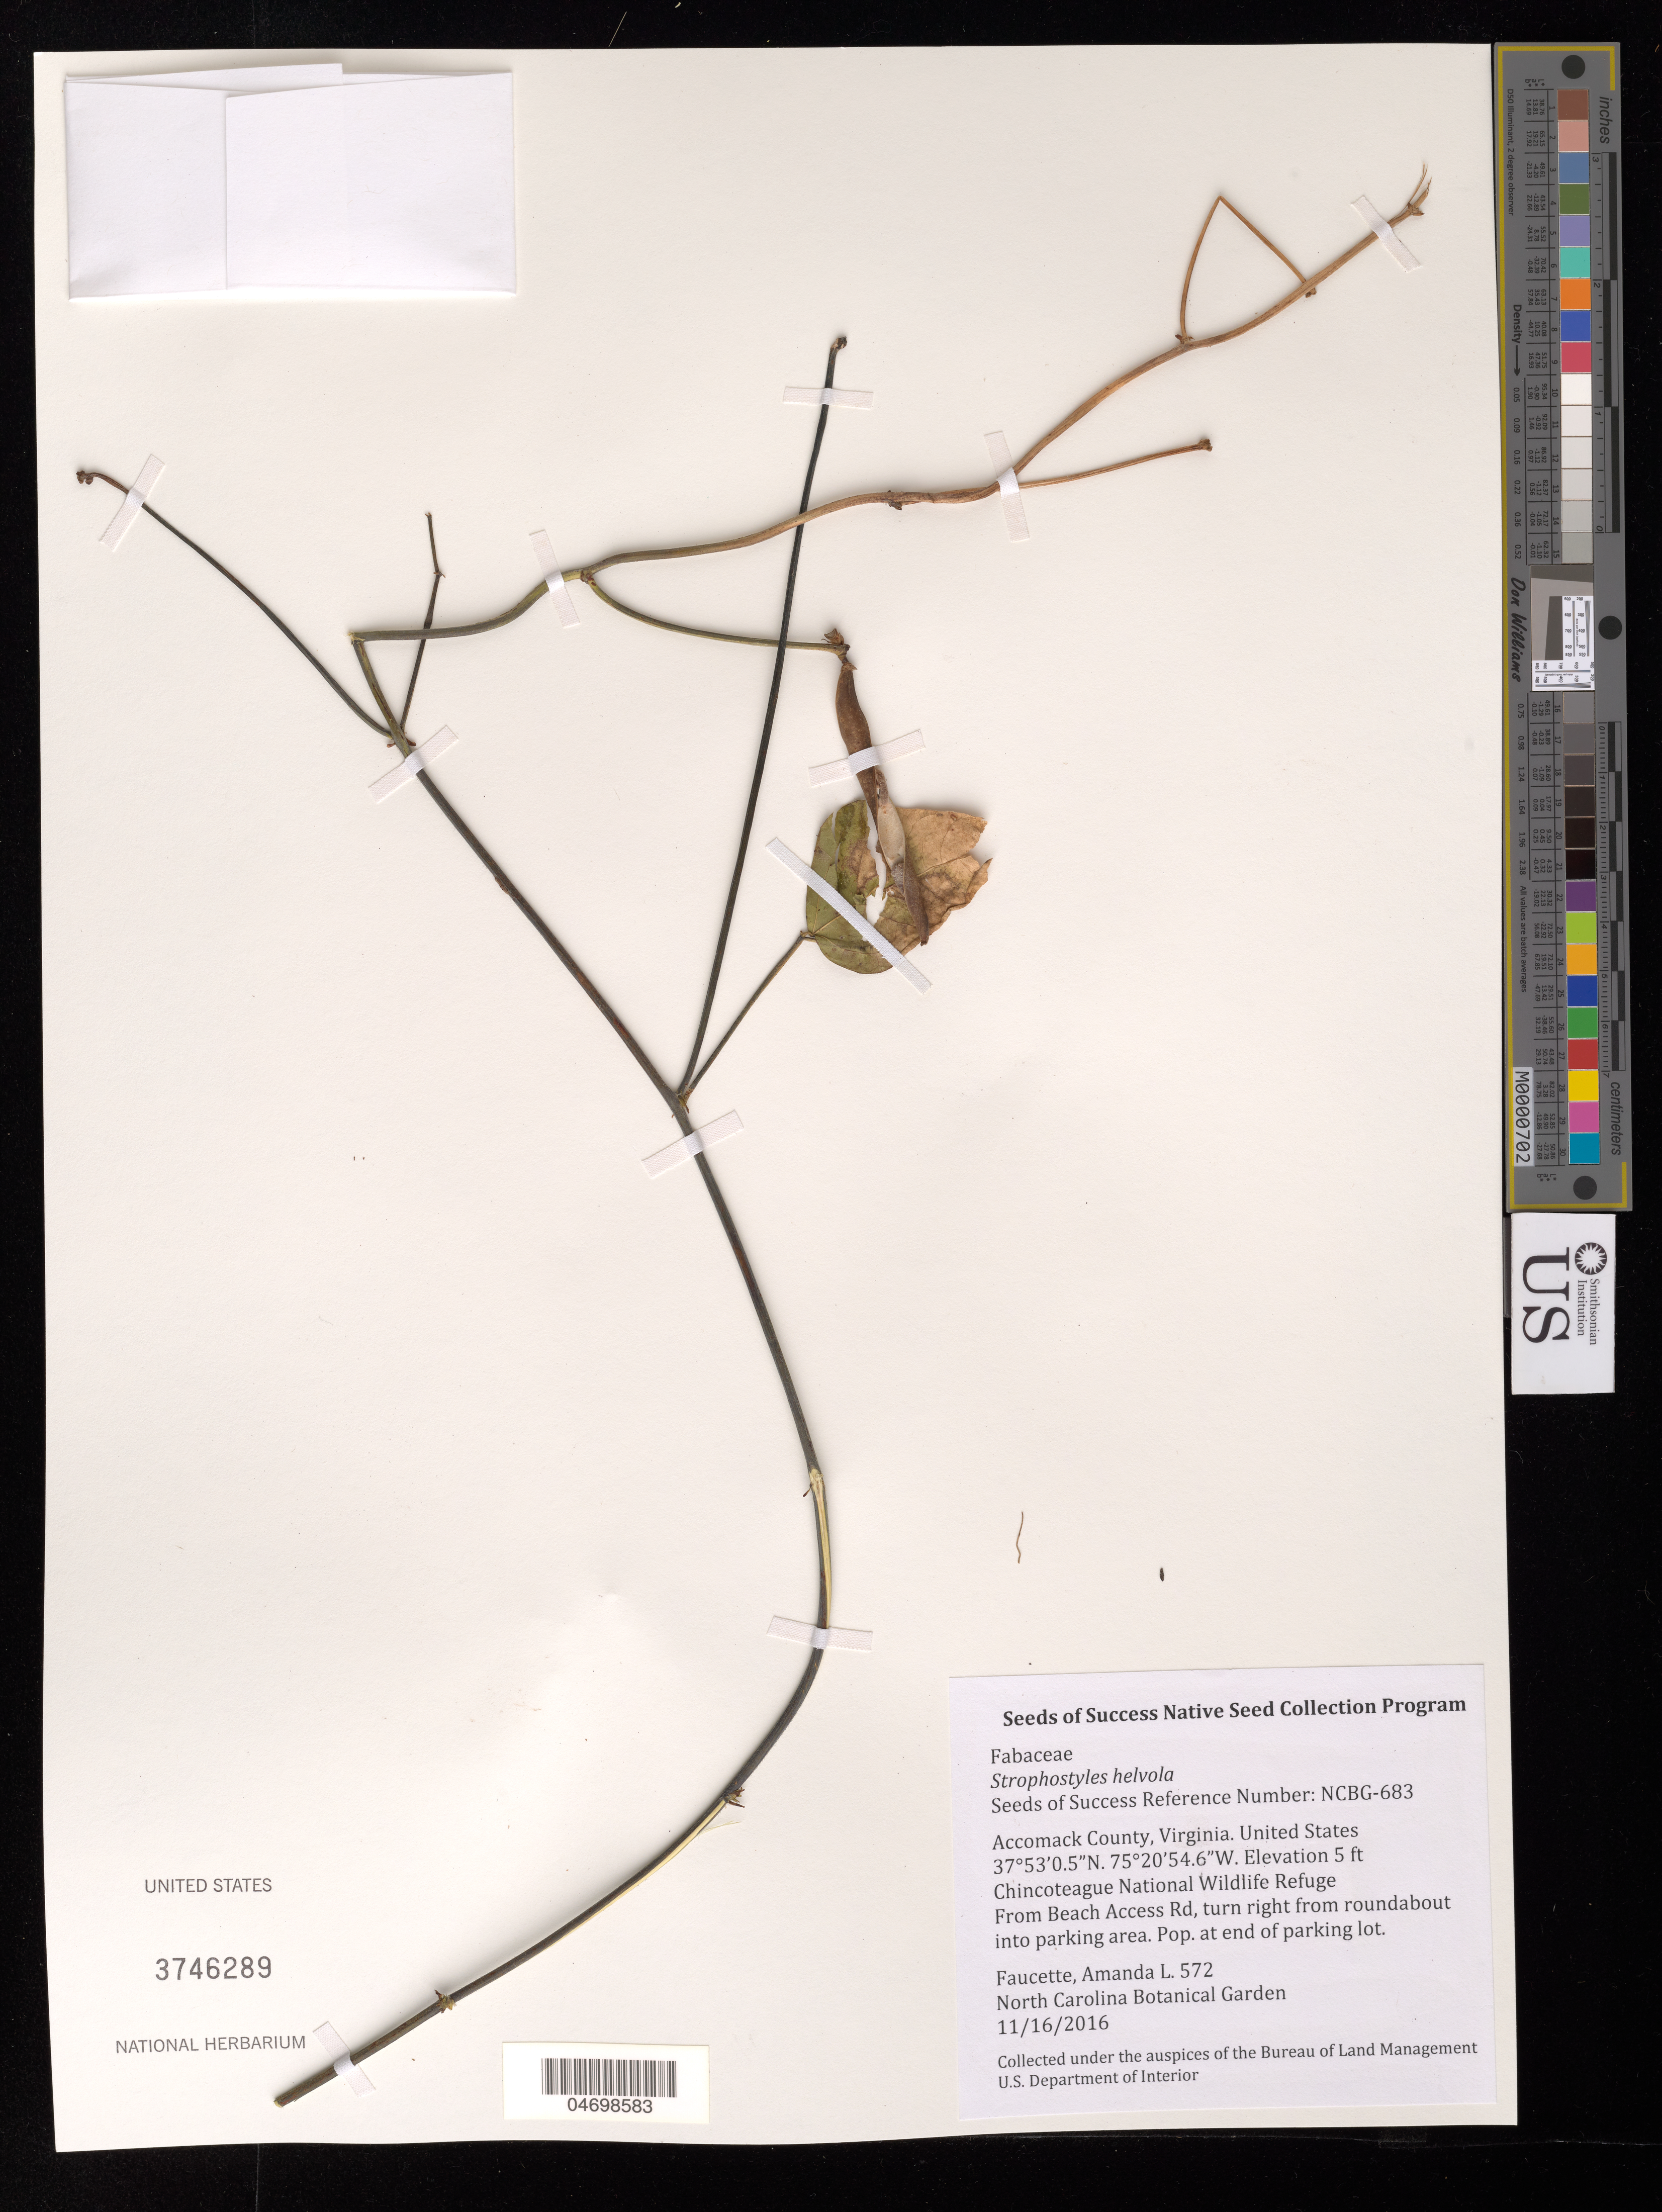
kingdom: Plantae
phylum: Tracheophyta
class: Magnoliopsida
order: Fabales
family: Fabaceae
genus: Strophostyles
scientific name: Strophostyles helvola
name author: (L.) Elliott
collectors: A. Faucette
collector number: NCBG-683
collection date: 2016-11-16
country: United States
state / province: Virginia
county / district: Accomack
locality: Chincoteague National Wildlife Refuge, Beach Access Rd South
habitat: Interdune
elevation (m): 2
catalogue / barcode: US 3746289